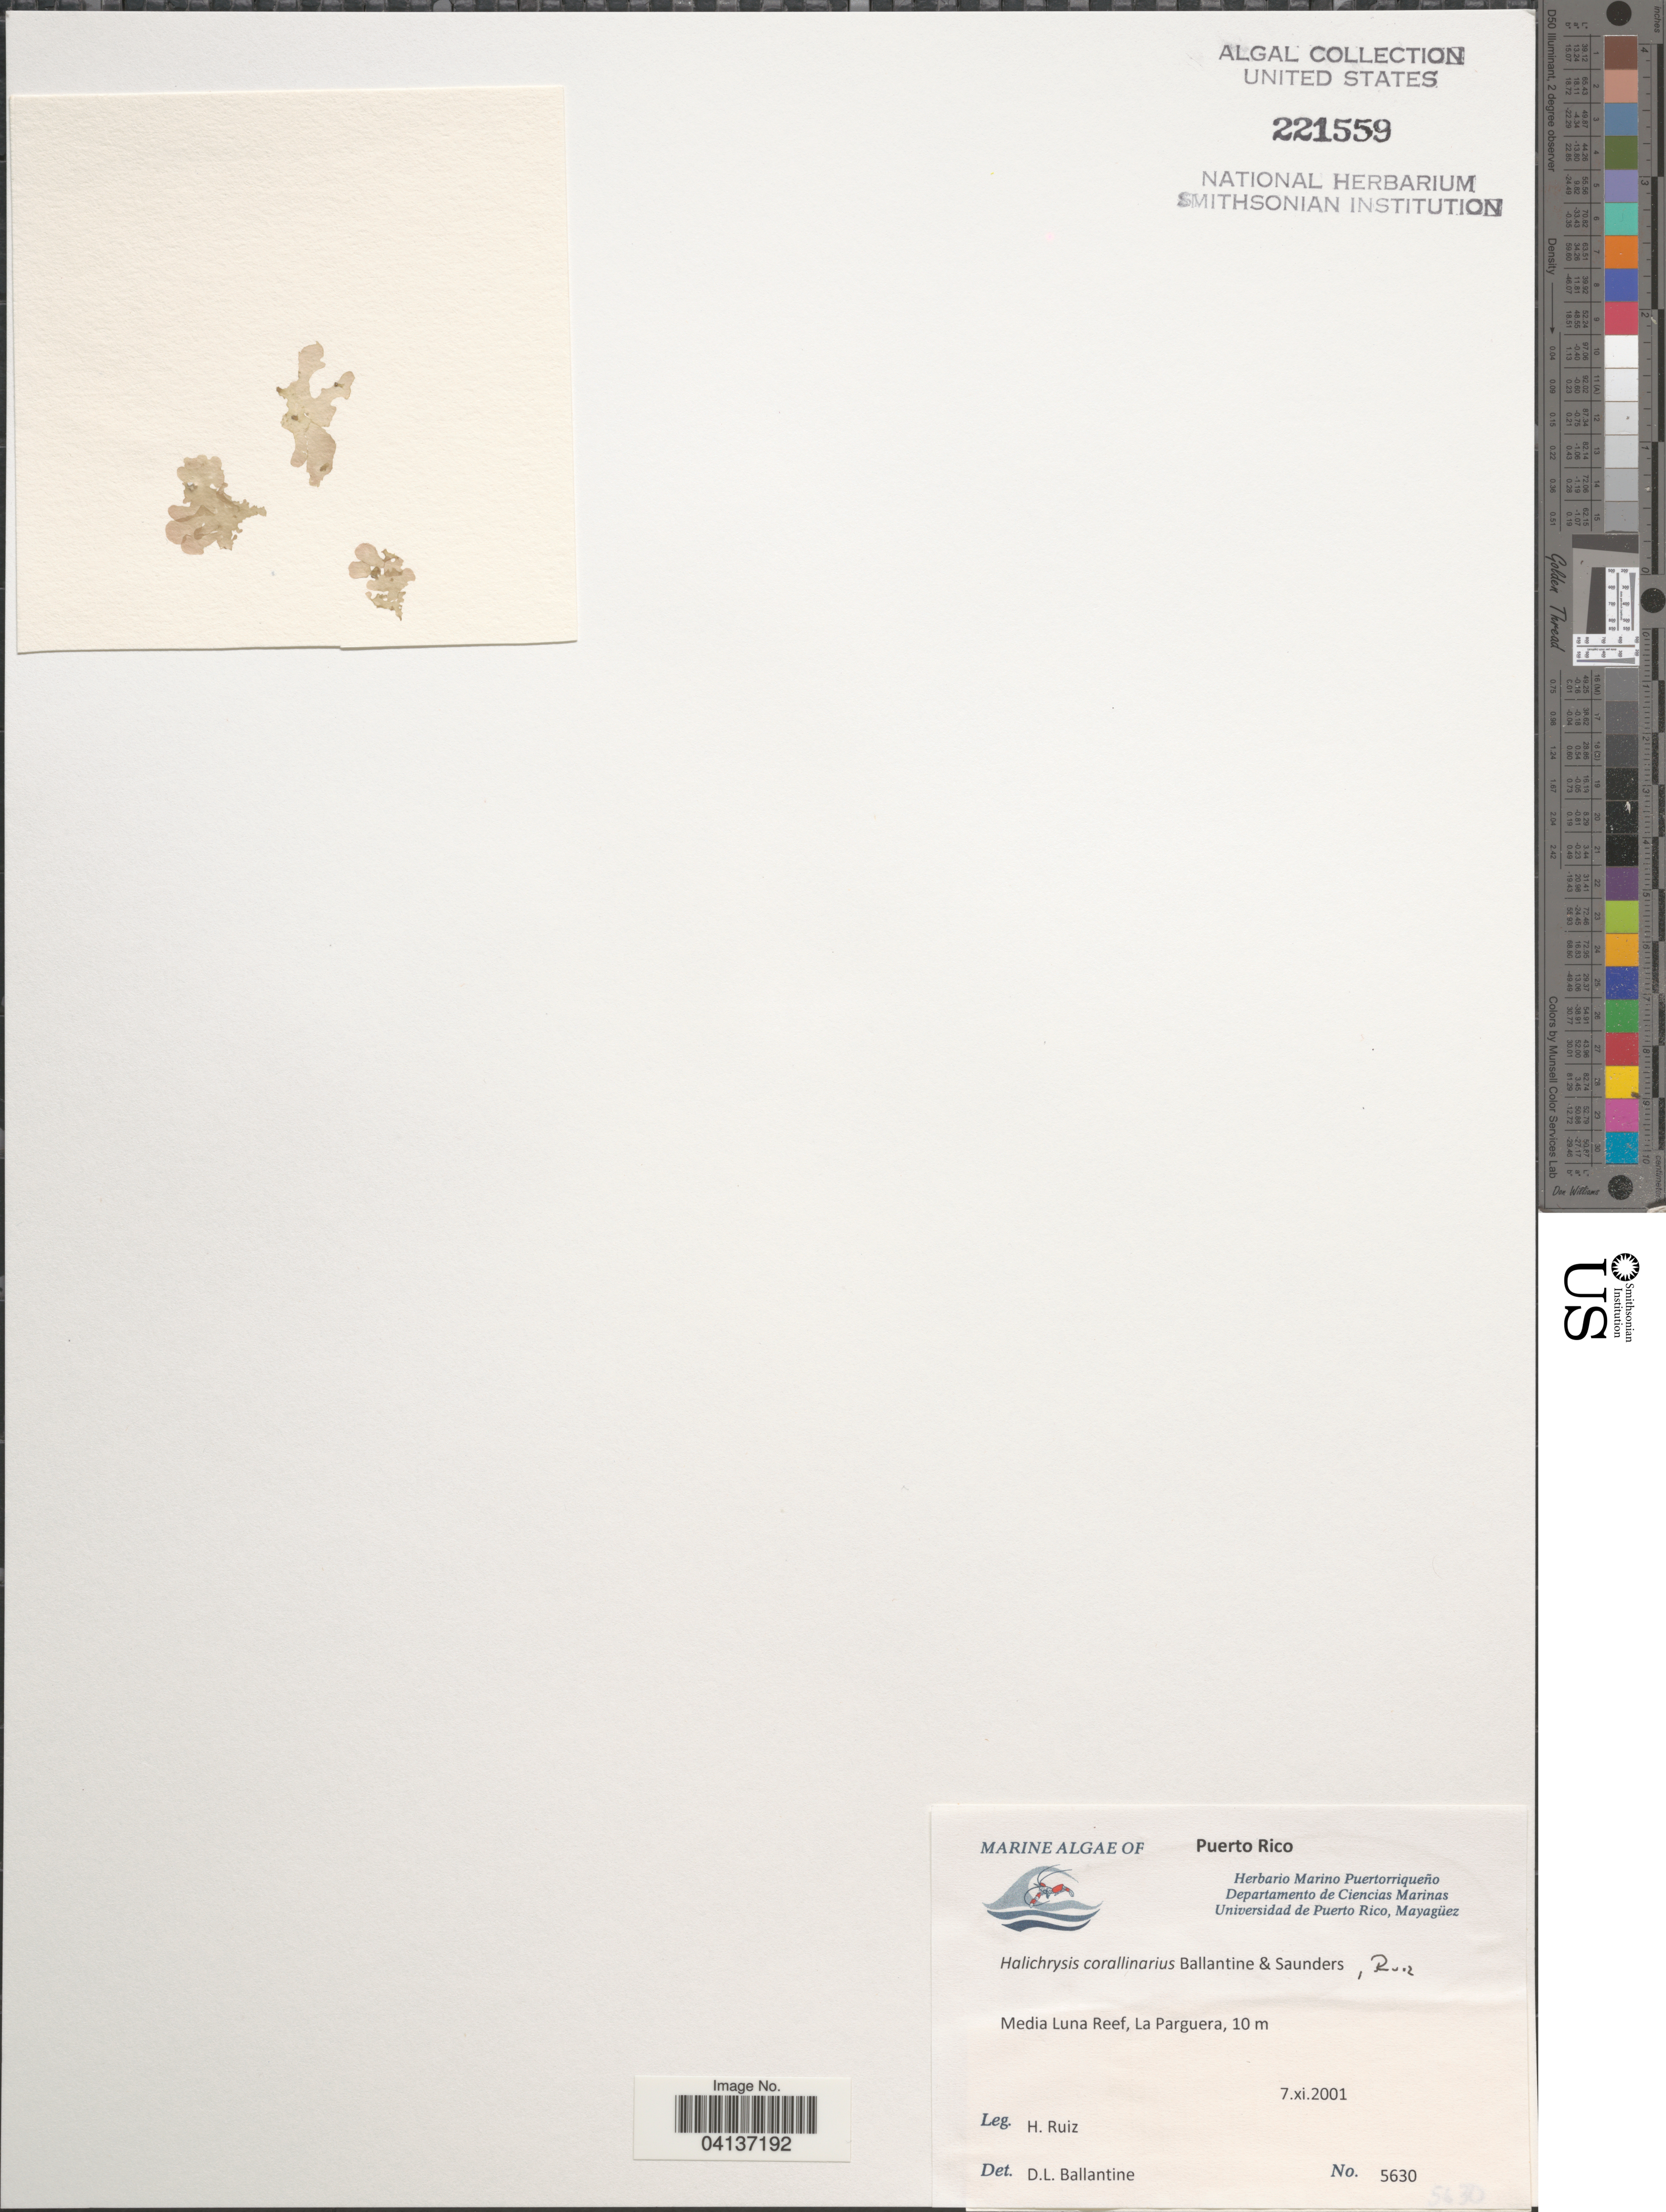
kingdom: Plantae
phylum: Rhodophyta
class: Florideophyceae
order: Rhodymeniales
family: Rhodymeniaceae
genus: Halichrysis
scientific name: Halichrysis corallinarius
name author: D.L. Ballant. et al.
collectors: H. Ruiz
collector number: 5630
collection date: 2001-11-07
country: Puerto Rico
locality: Media Luna Reef, La Parguera.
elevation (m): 10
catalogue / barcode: US 221559